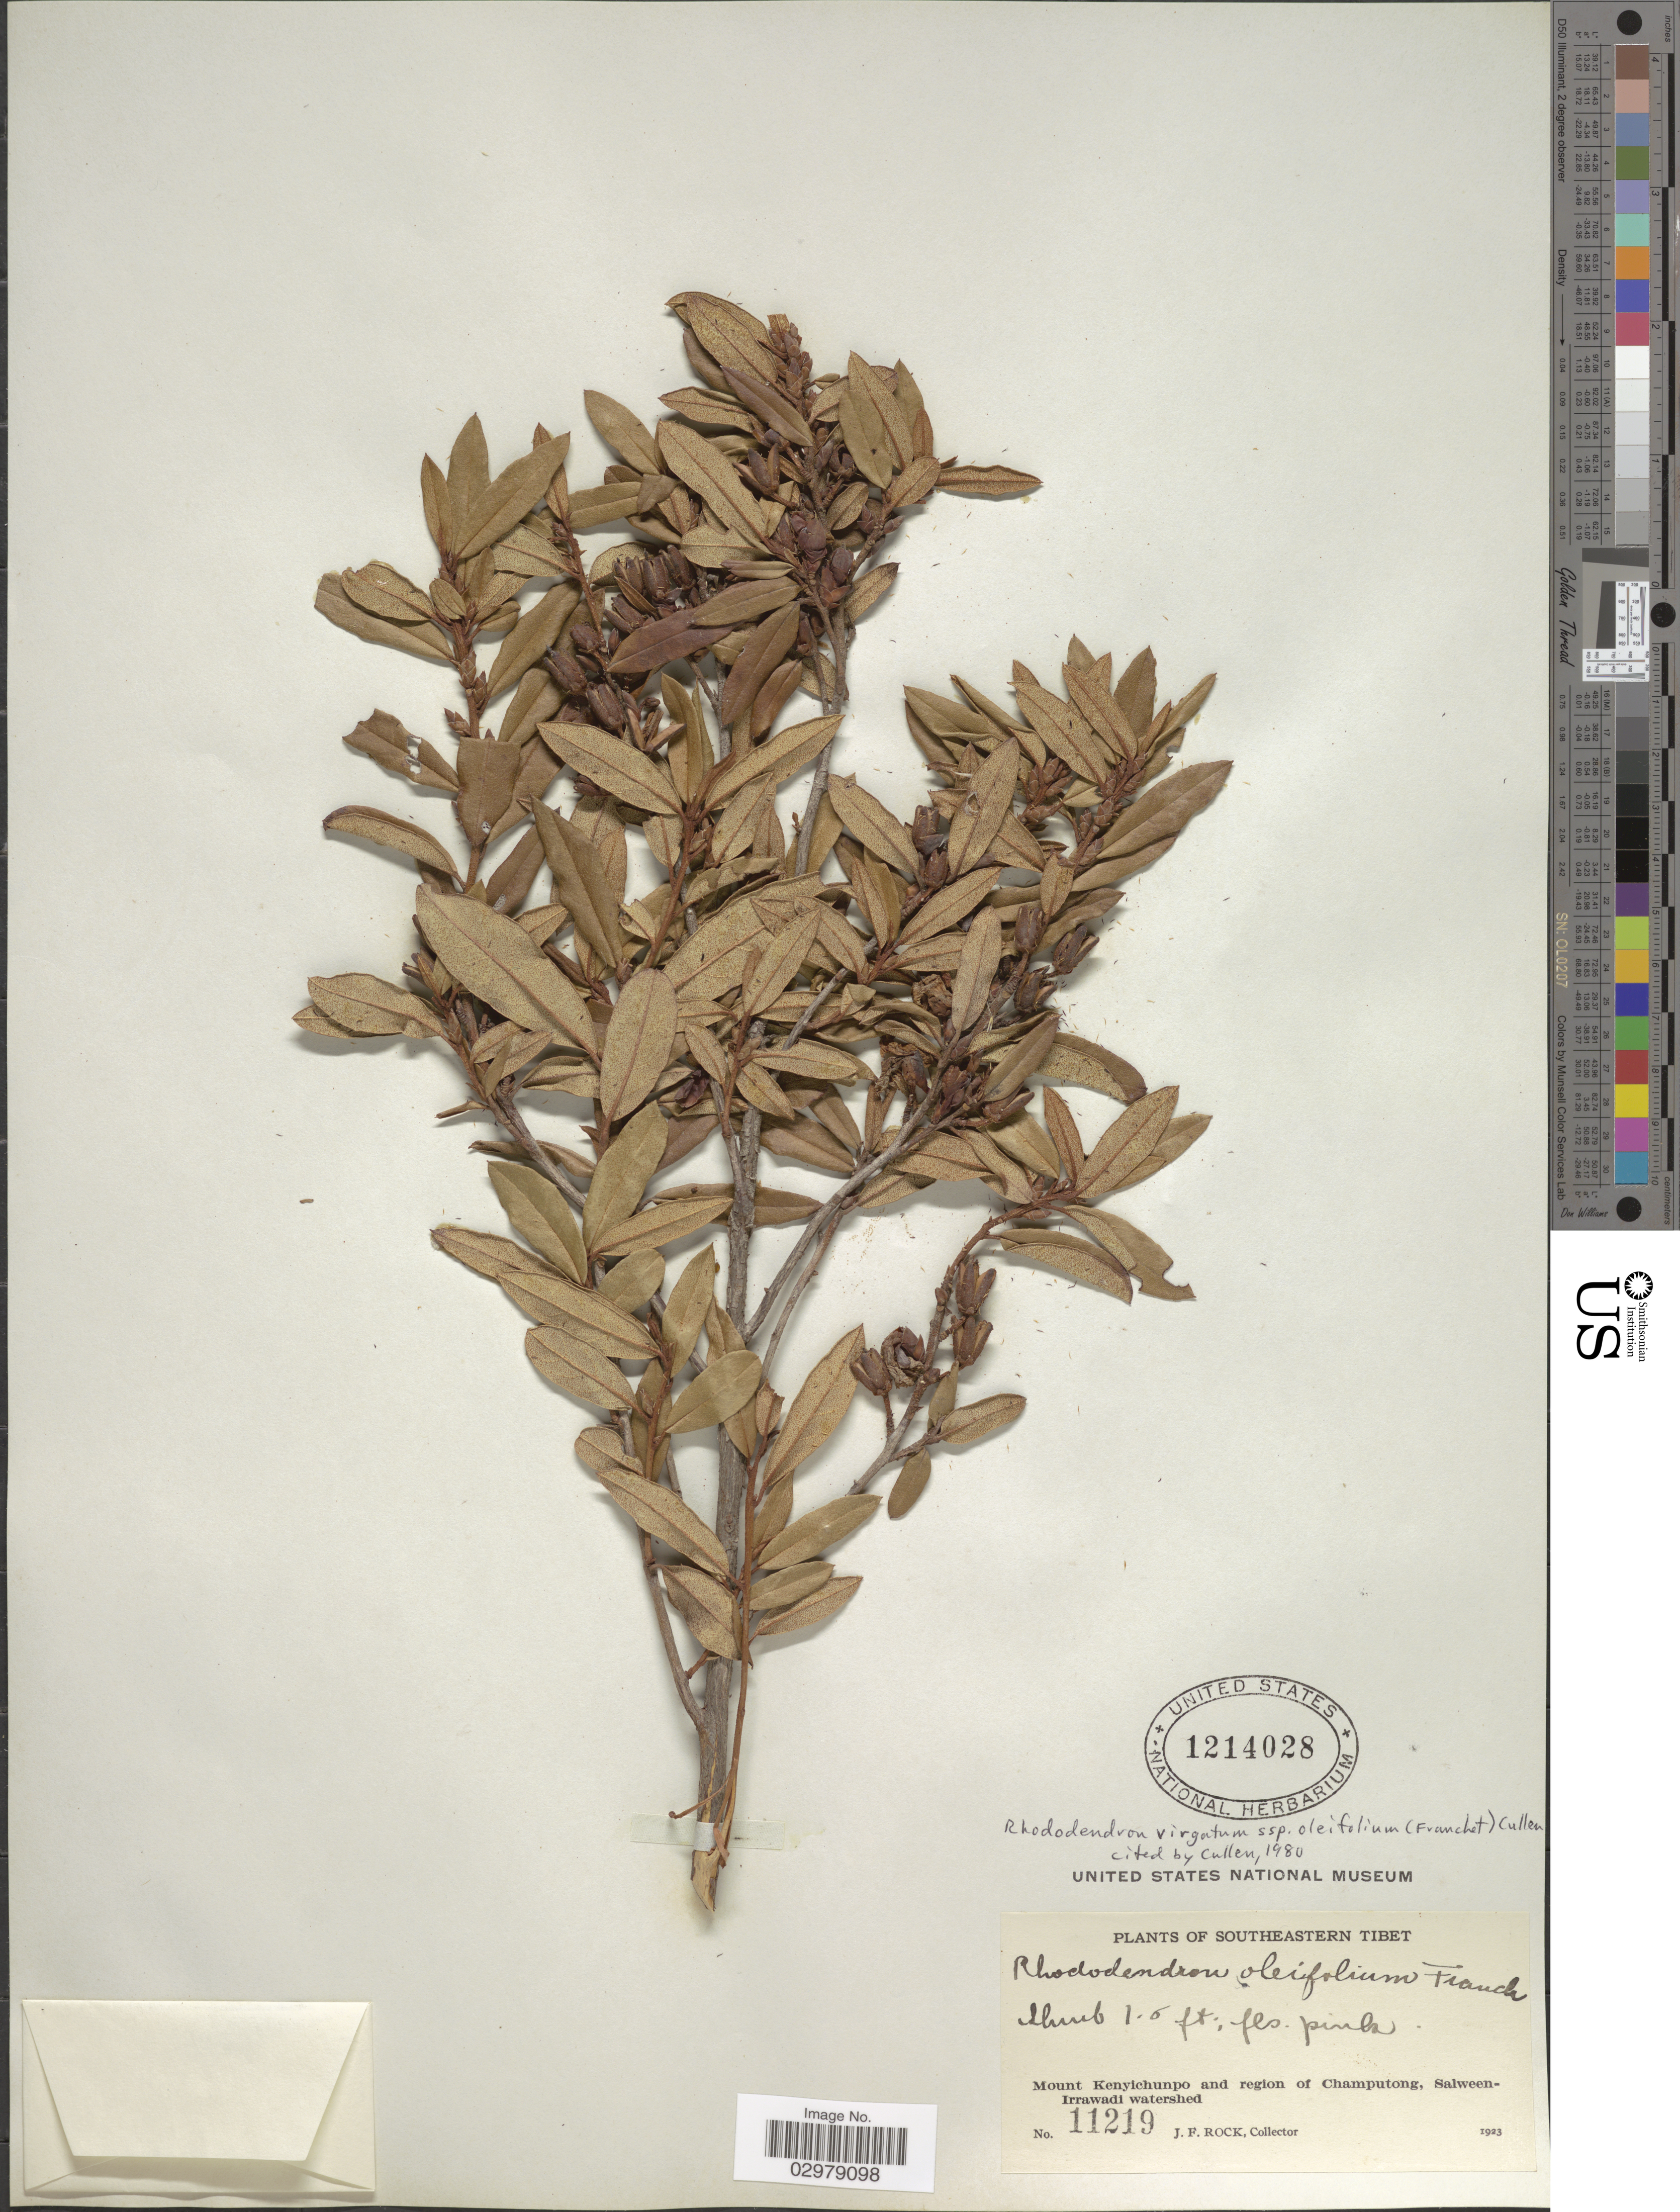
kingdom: Plantae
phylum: Tracheophyta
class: Magnoliopsida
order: Ericales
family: Ericaceae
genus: Rhododendron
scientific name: Rhododendron virgatum subsp. oleifolium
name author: (Franch.) Cullen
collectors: J. Rock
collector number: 11219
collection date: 1923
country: China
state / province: Xizang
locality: Southeastern Tibet. Mount Kenyichunpo and region of Champutong, Salween-Irrawadi watershed.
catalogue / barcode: US 1214028